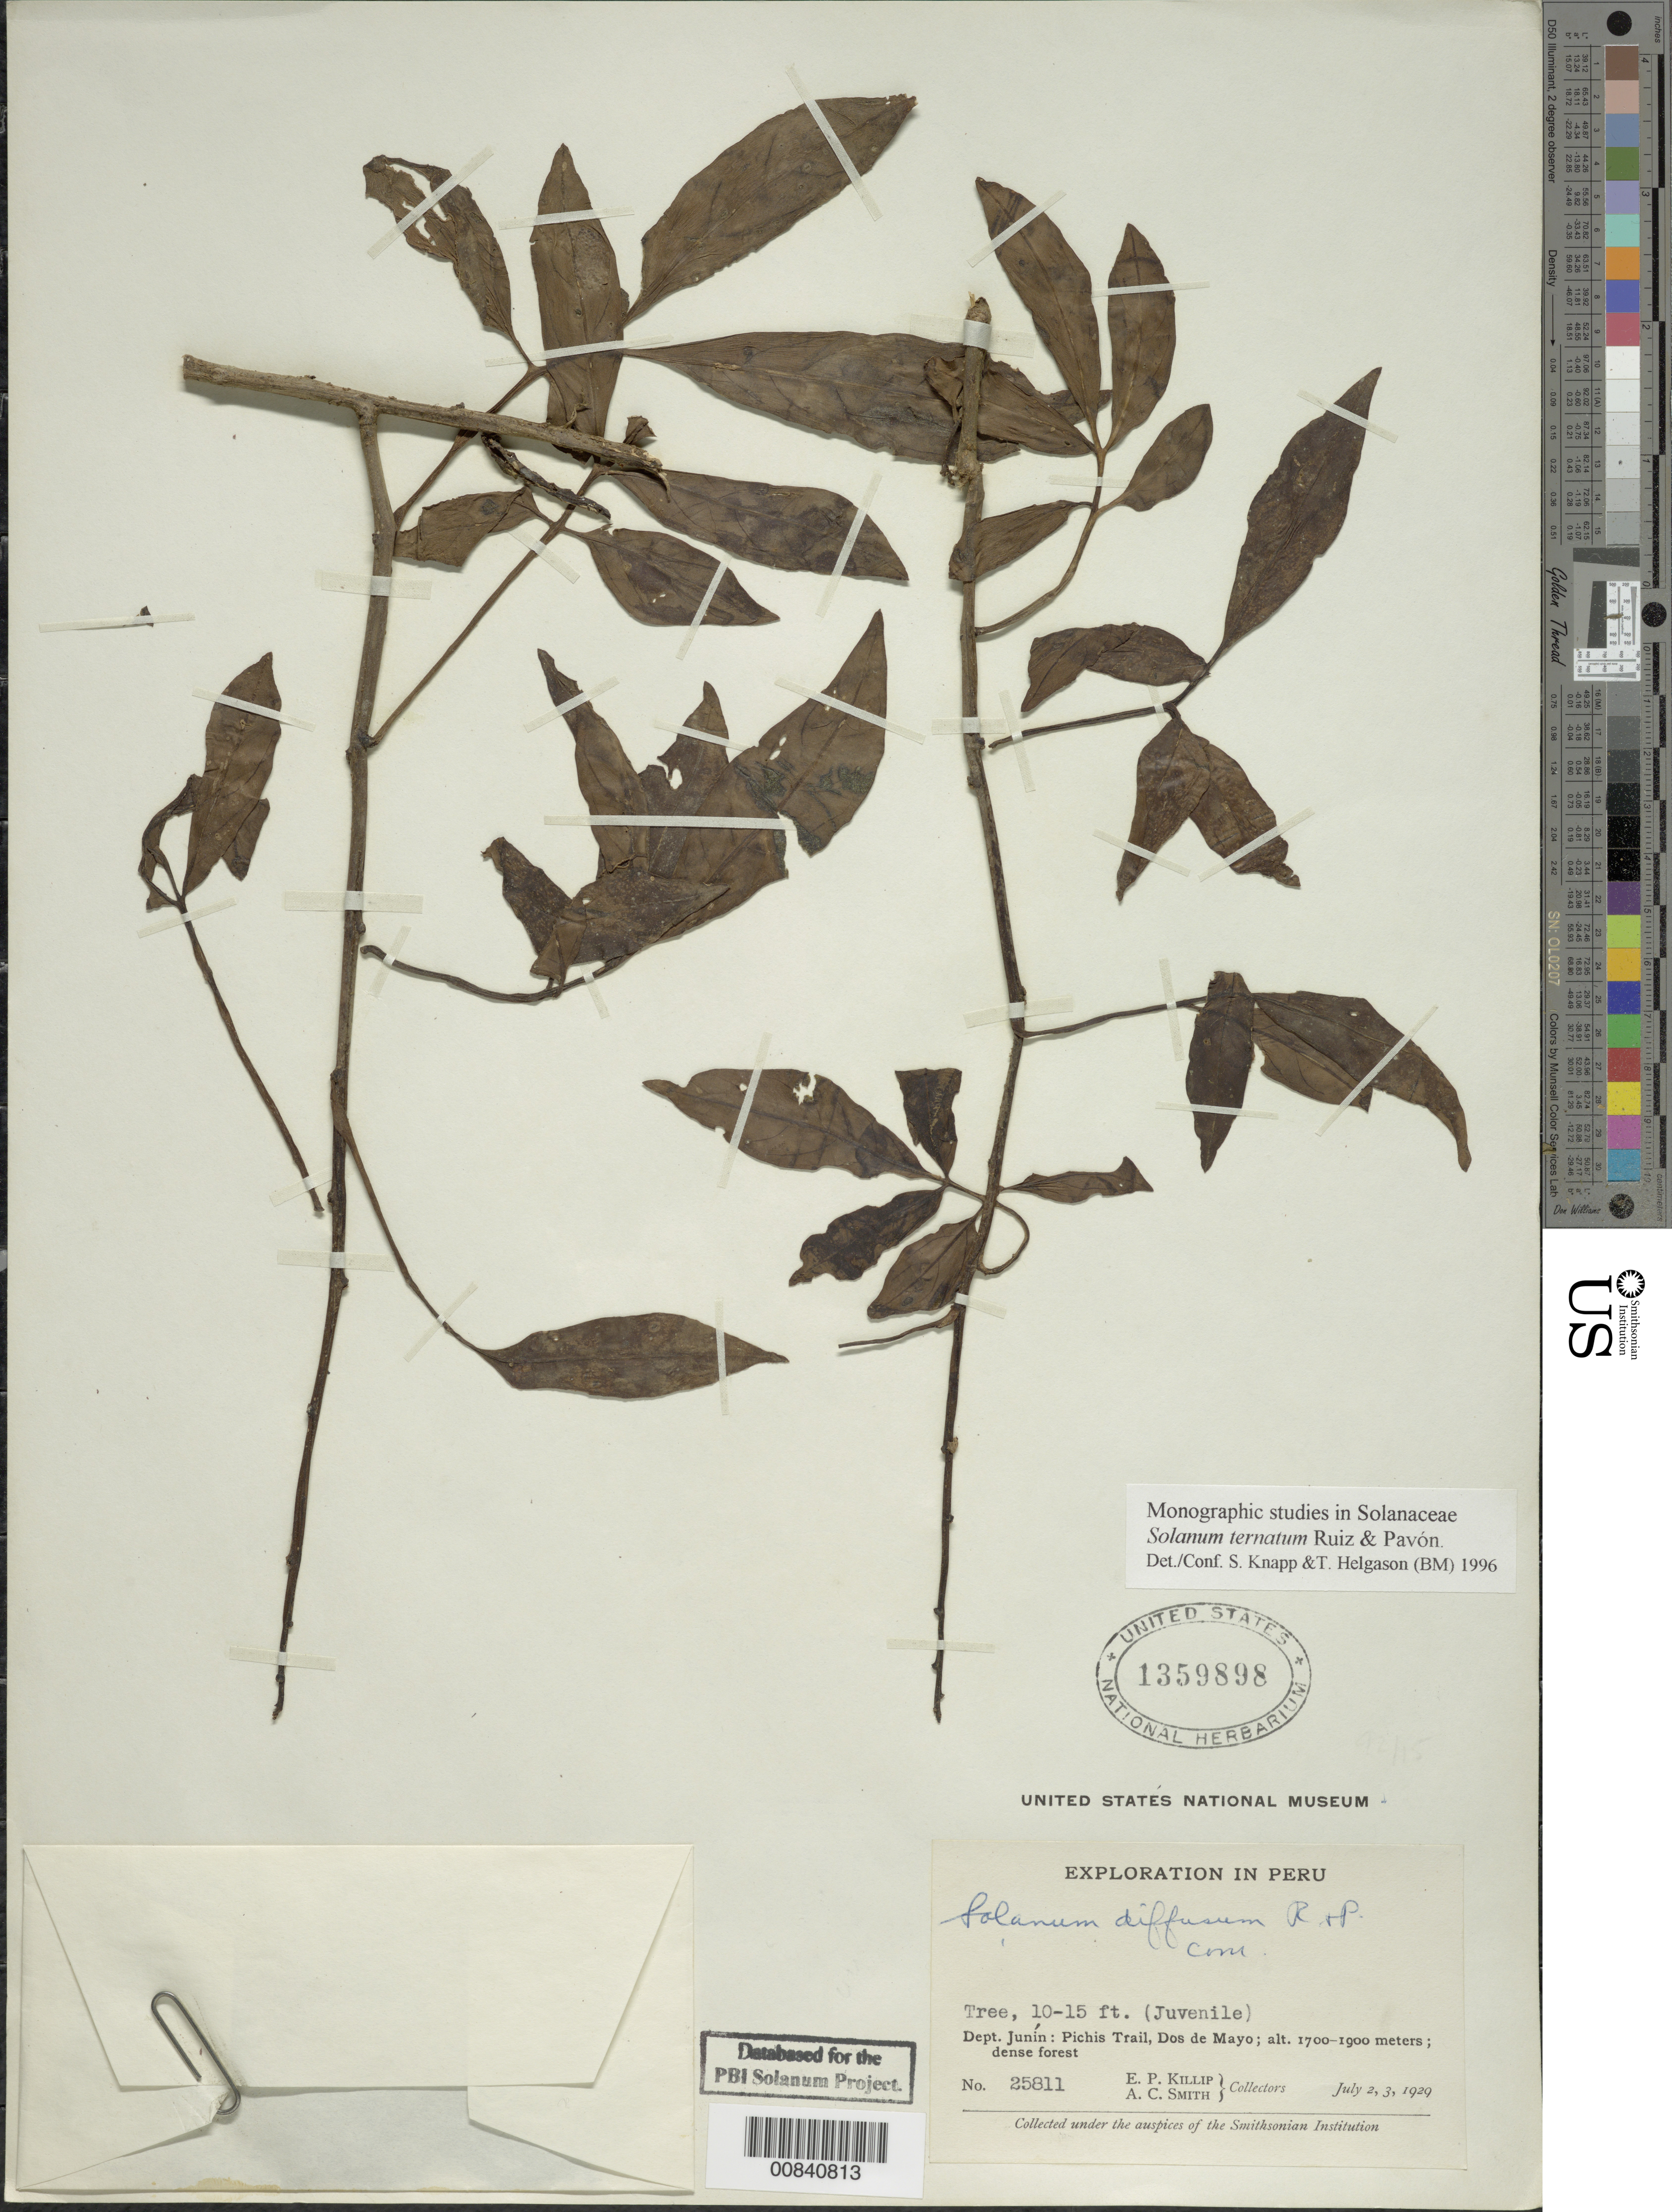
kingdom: Plantae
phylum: Tracheophyta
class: Magnoliopsida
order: Solanales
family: Solanaceae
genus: Solanum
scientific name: Solanum ternatum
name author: Ruiz & Pav.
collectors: E. P. Killip & A. C. Smith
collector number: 25811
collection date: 1929-07-02/1929-07-03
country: Peru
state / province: Junín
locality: Dept. Junín: Pichis Trail, Dos de Mayo.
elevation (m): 1700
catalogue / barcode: US 1359898